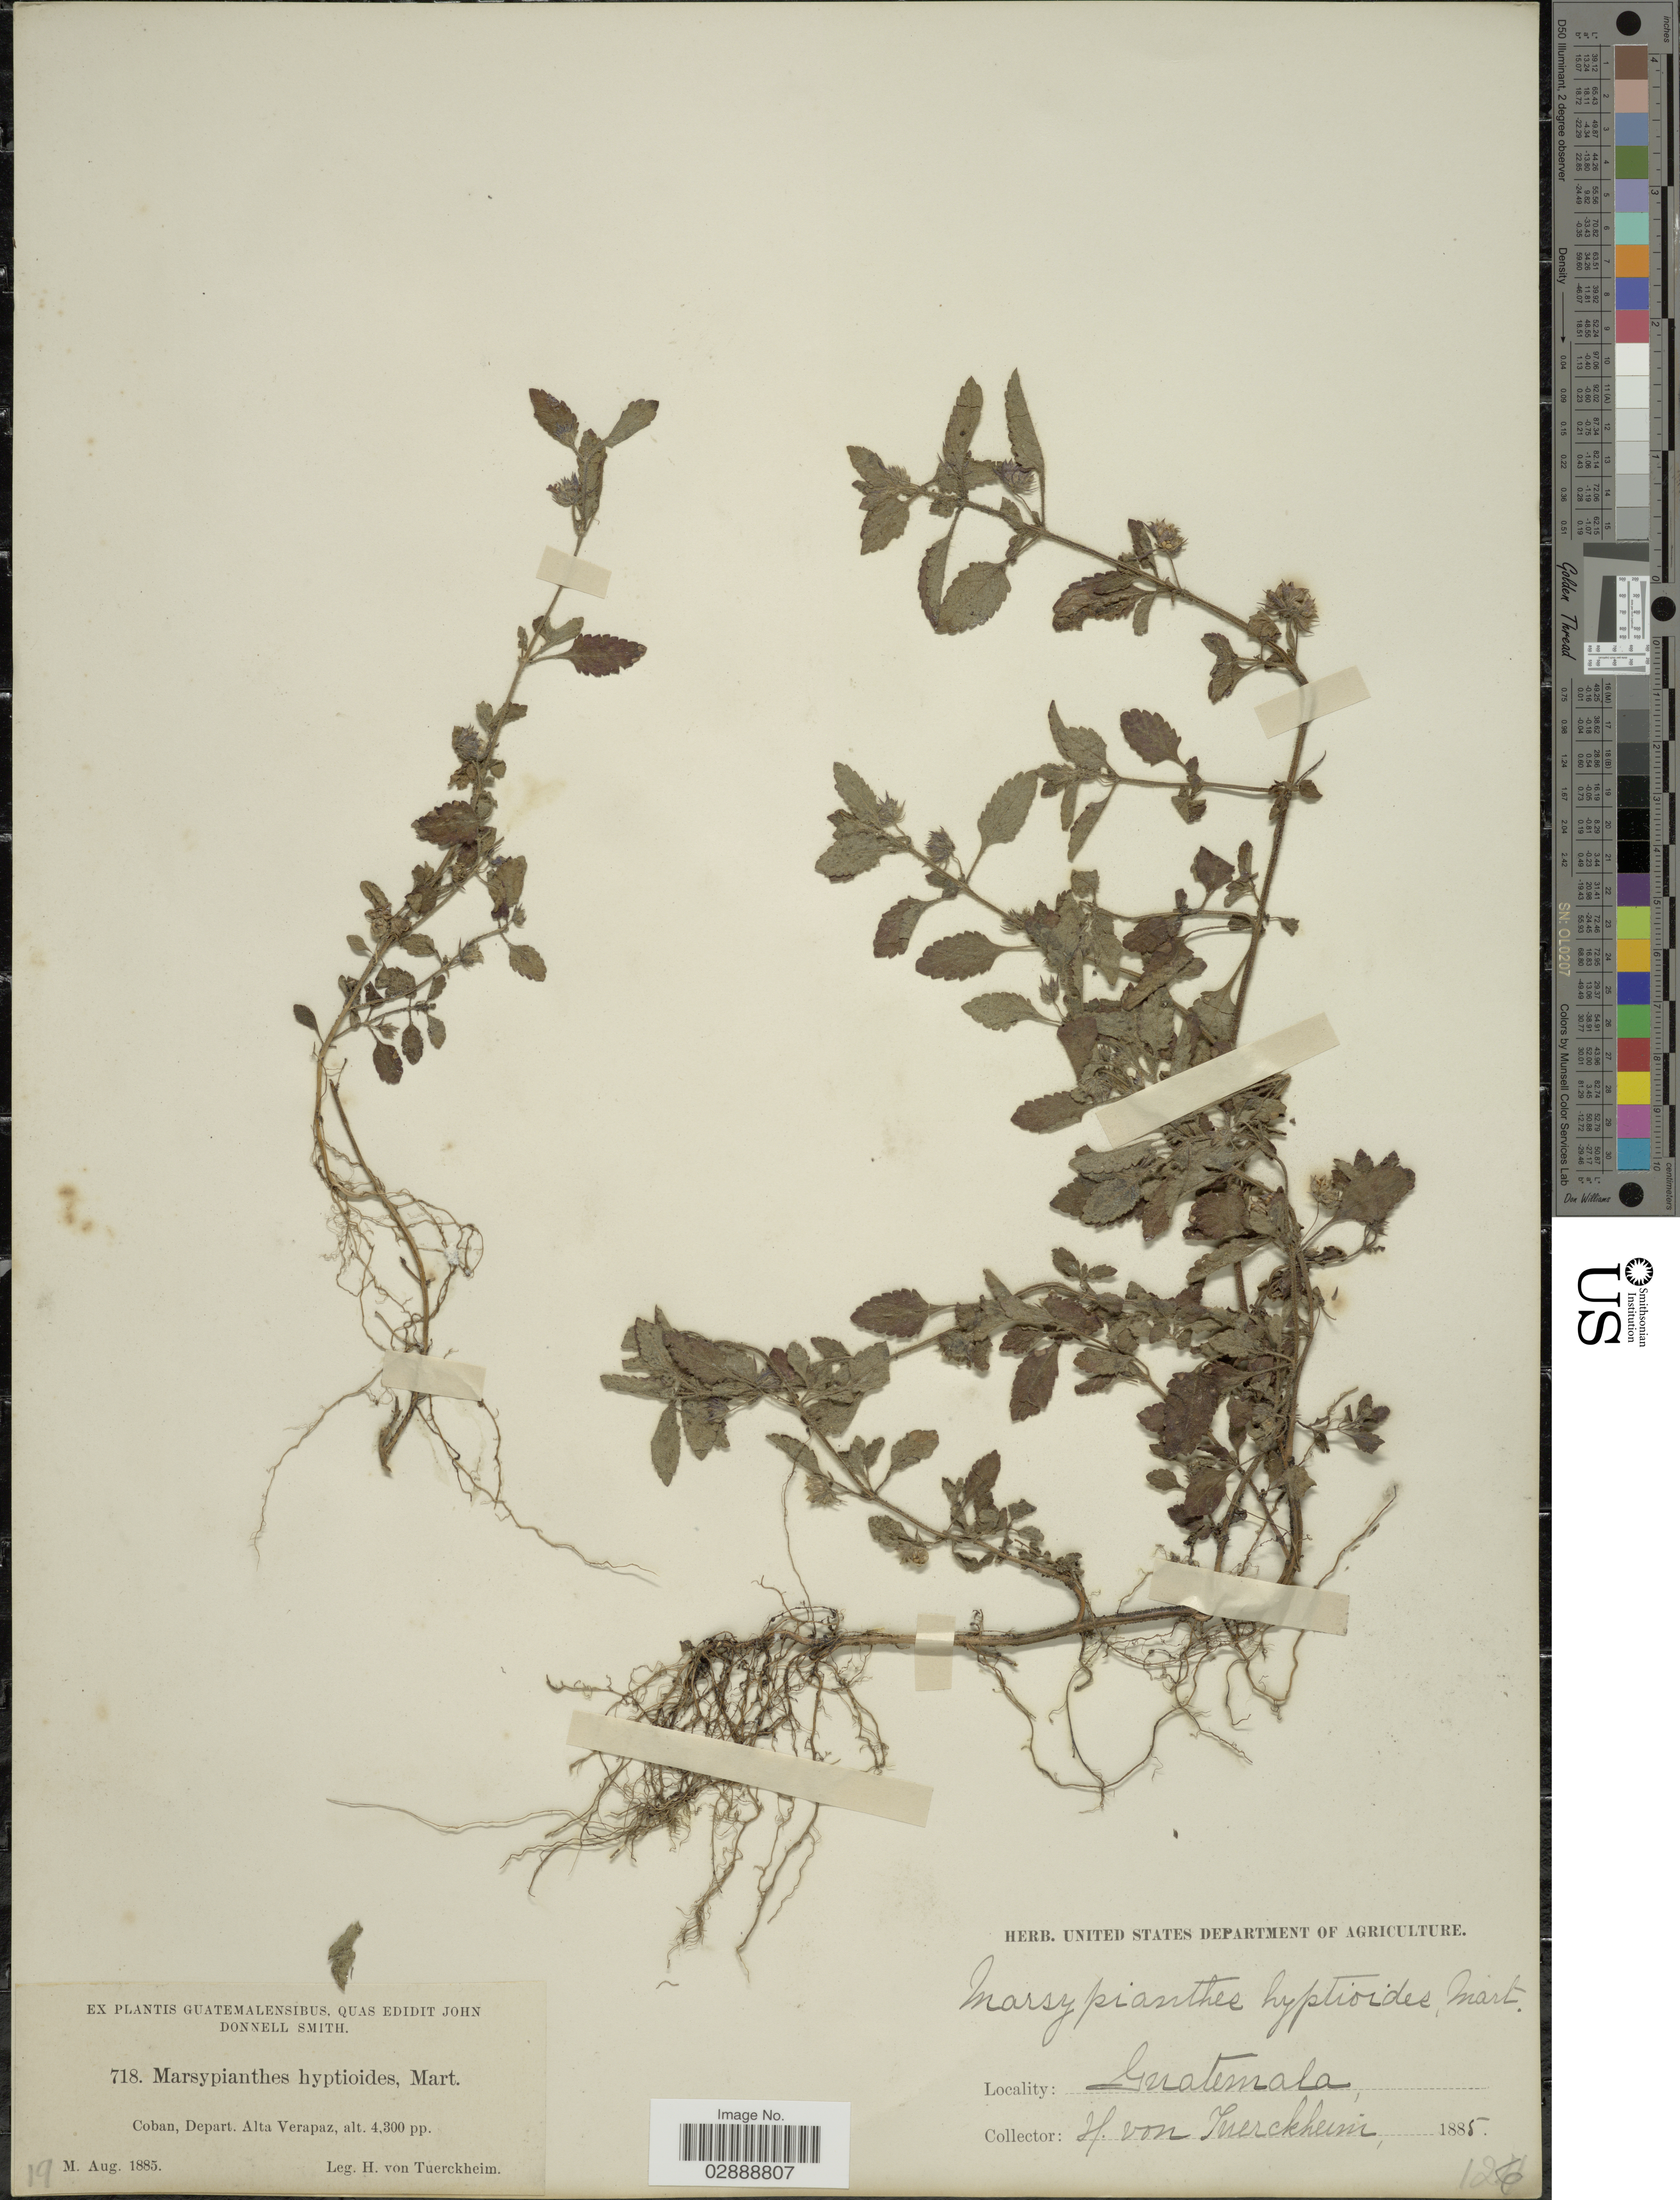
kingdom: Plantae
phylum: Tracheophyta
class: Magnoliopsida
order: Lamiales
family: Lamiaceae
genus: Marsypianthes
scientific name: Marsypianthes chamaedrys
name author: (Vahl) Kuntze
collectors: H. von Türckheim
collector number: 718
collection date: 1885-08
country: Guatemala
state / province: Alta Verapaz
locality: Coban, Depart. Alta Verapaz.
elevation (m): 1311